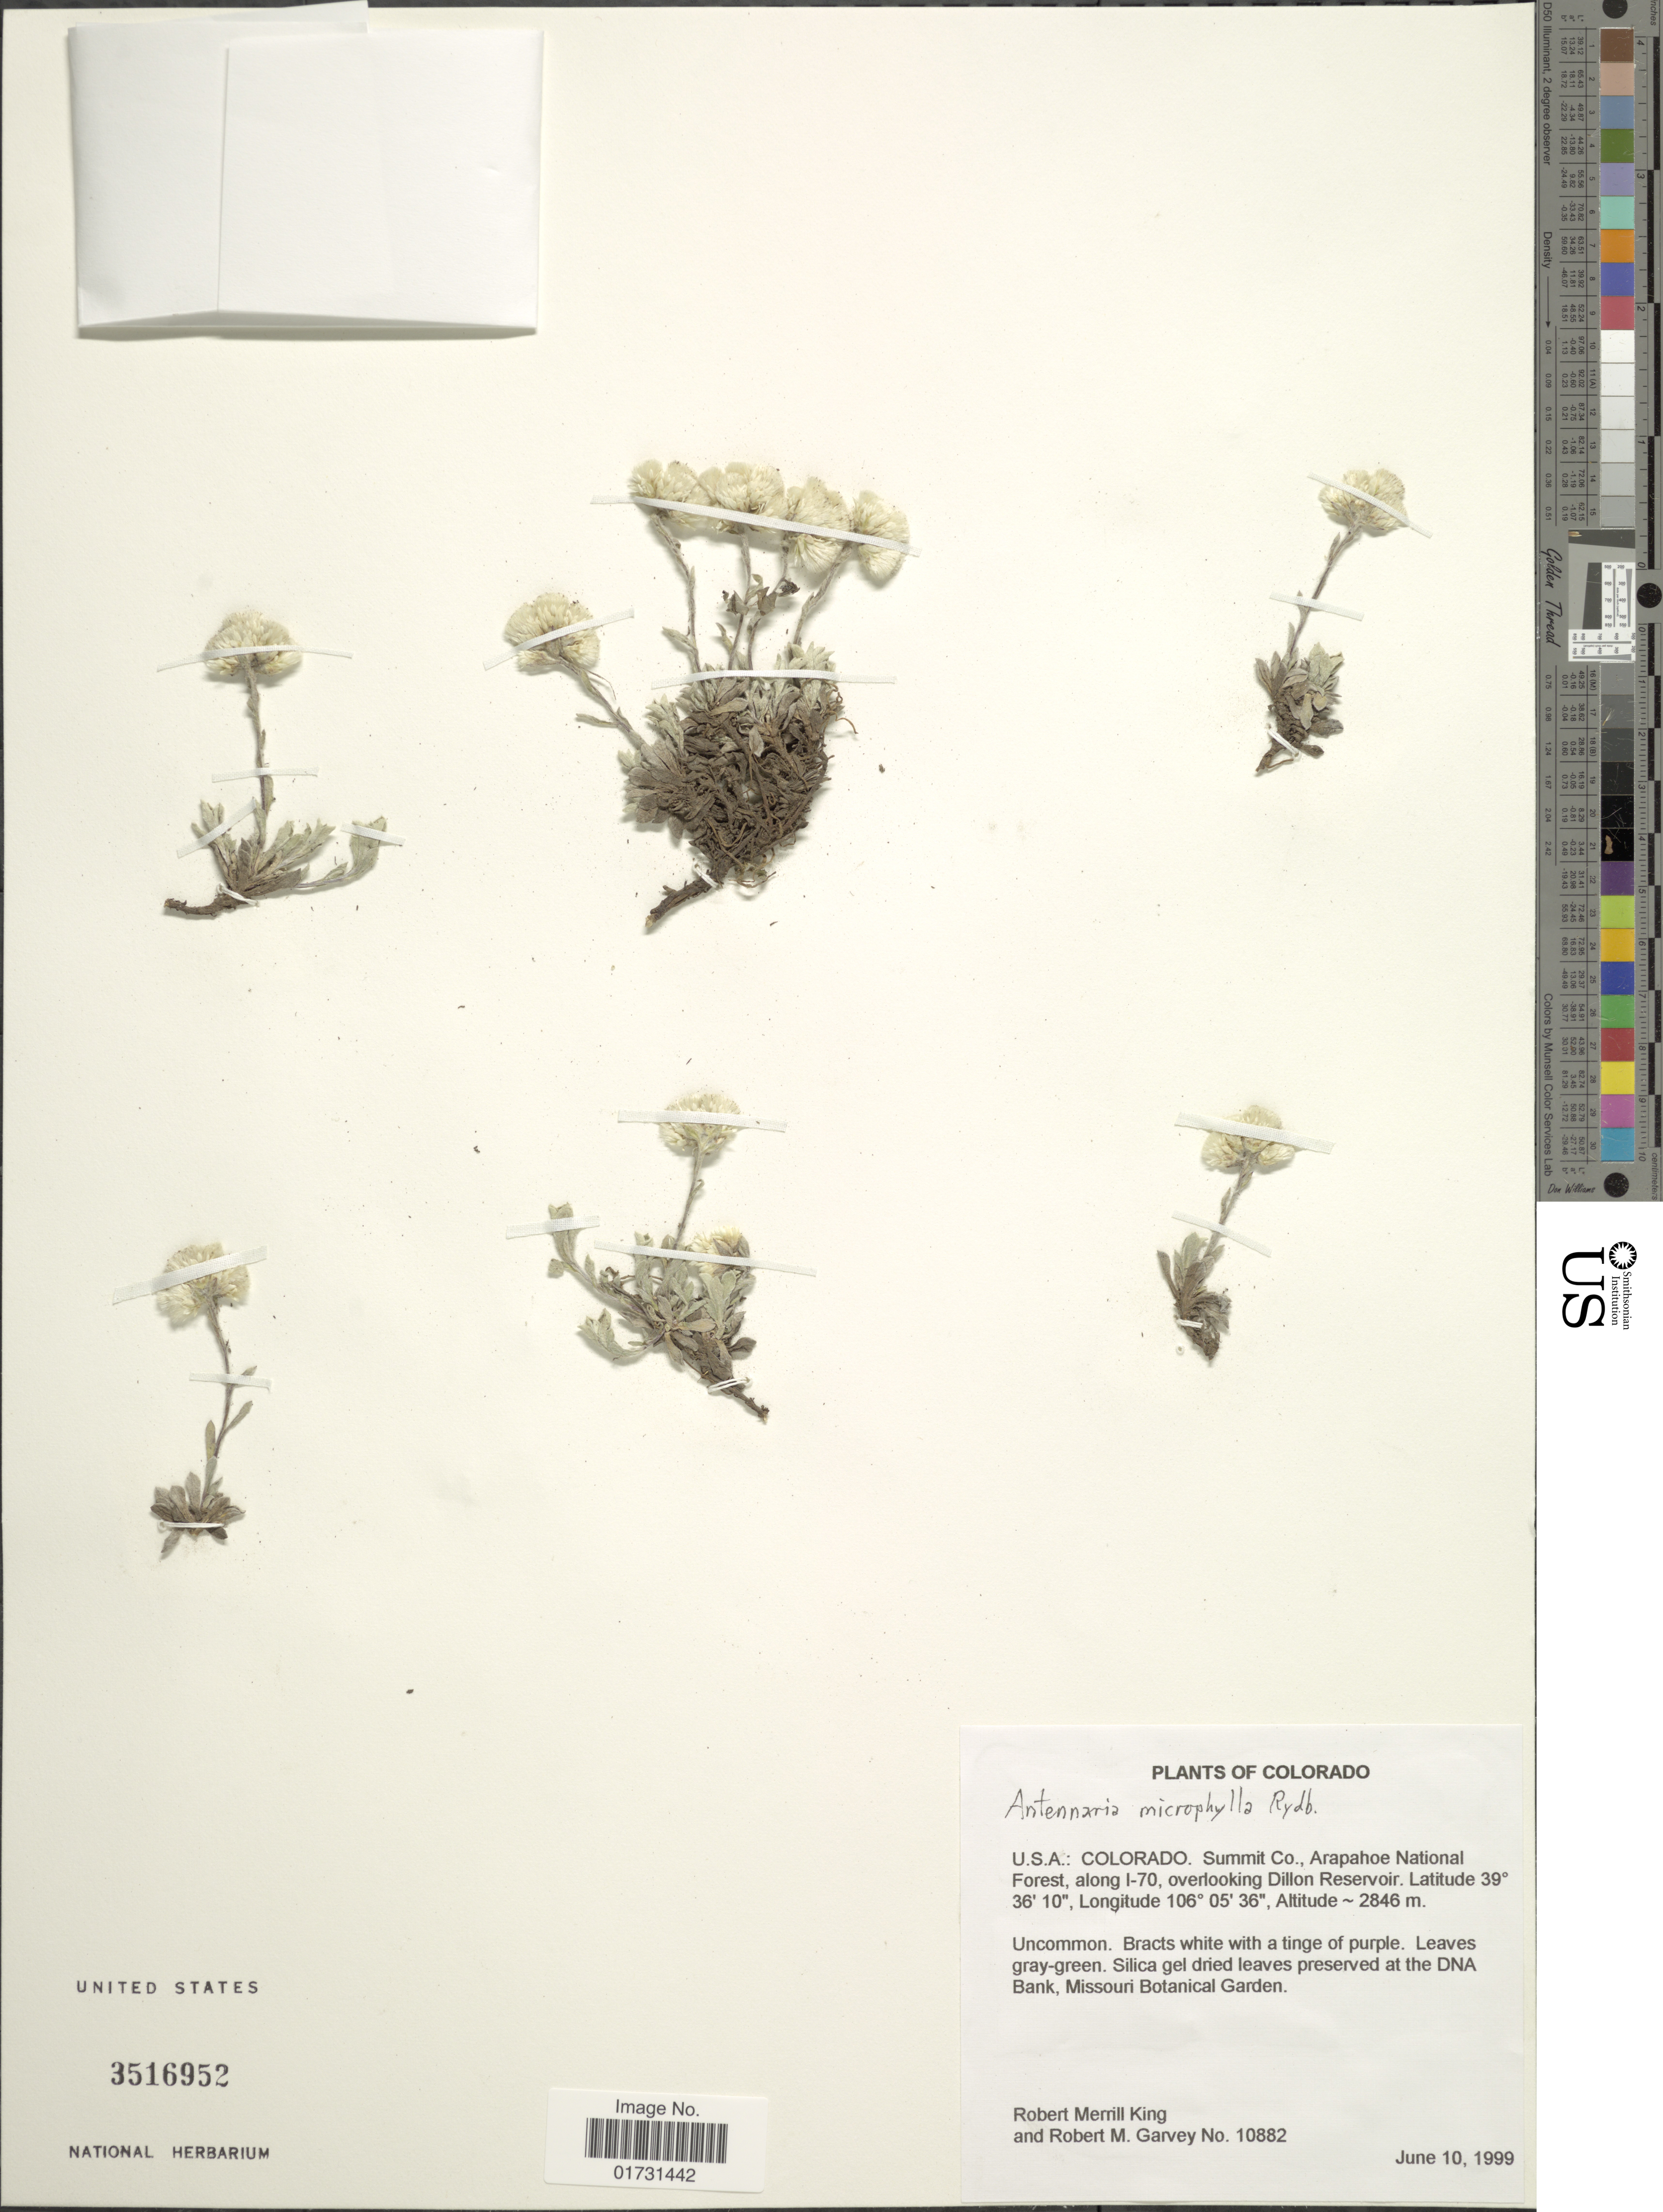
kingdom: Plantae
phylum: Tracheophyta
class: Magnoliopsida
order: Asterales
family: Asteraceae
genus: Antennaria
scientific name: Antennaria microphylla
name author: Rydb.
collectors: R. M. King & R. Garvey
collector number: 10882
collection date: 1999-06-10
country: United States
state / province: Colorado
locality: Summit Co., Arapahoe National Forest, along I-70, overlooking Dillon Reservoir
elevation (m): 2846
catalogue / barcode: US 3516952